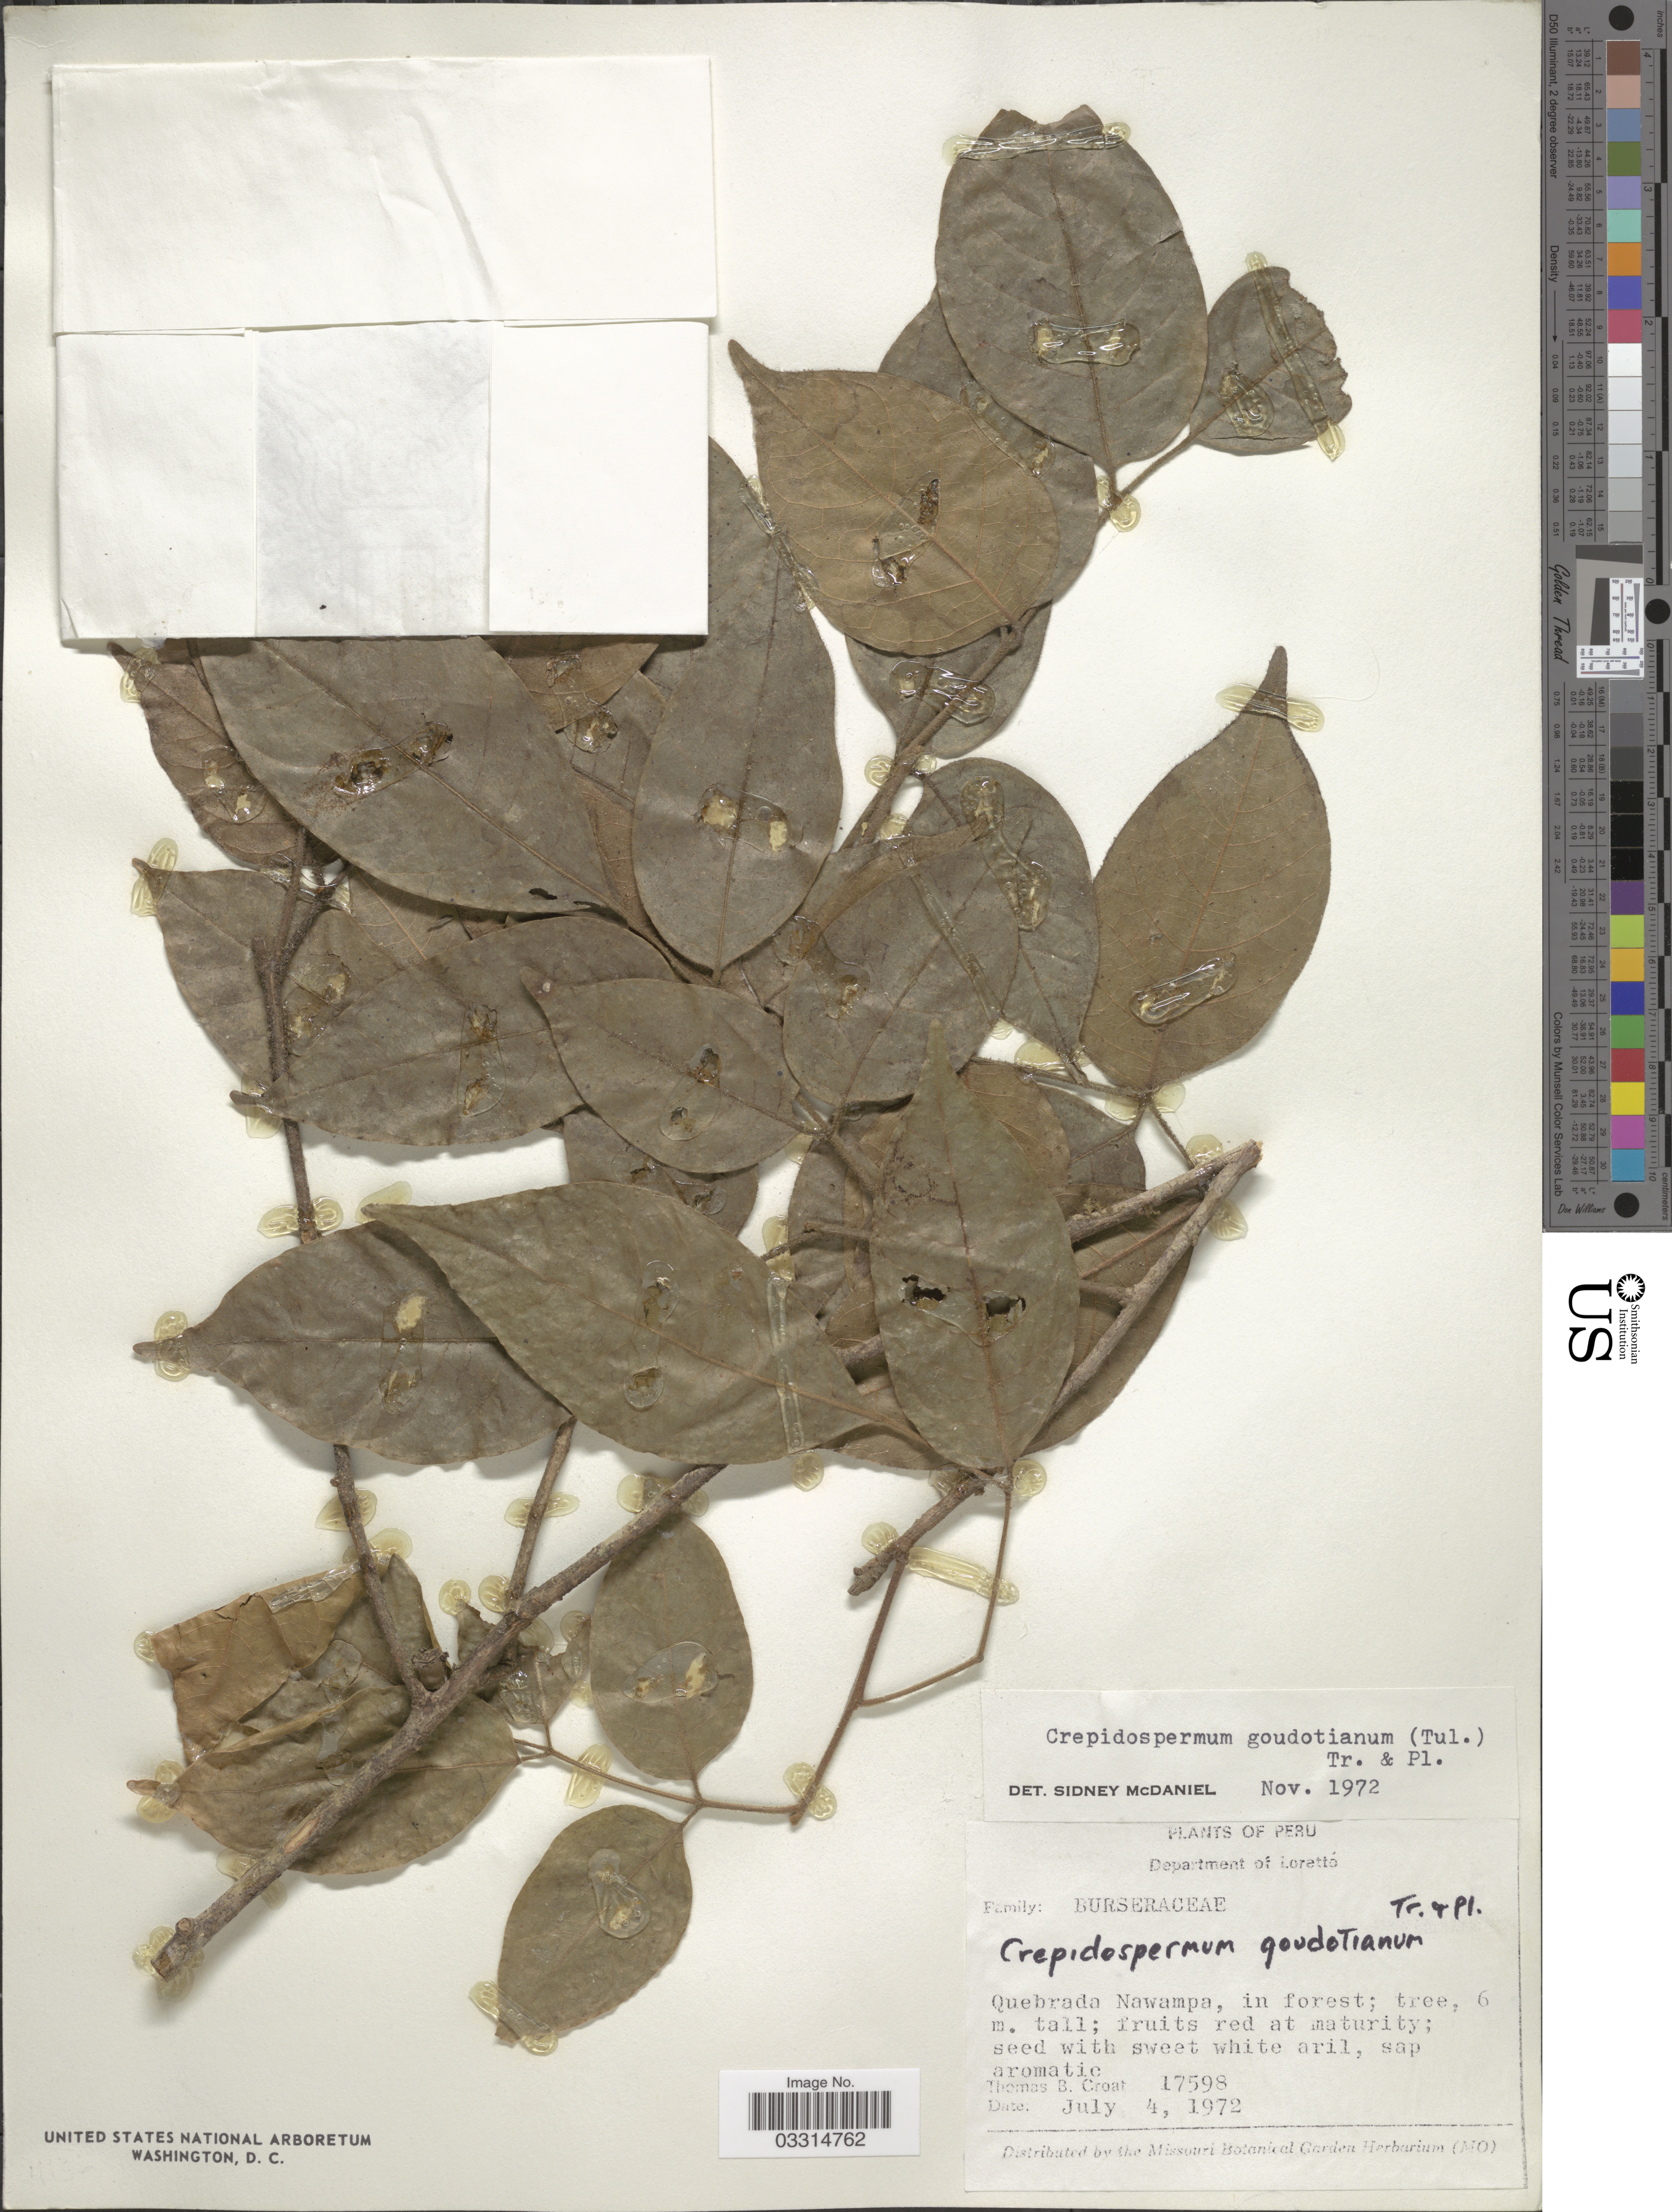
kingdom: Plantae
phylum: Tracheophyta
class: Magnoliopsida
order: Sapindales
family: Burseraceae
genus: Protium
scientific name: Protium pilosissimum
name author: Engl.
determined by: Daly, D. C.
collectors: T. B. Croat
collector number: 17598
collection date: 1972-07-04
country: Peru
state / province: Loreto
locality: Department of Lorettó, Quebrada Nawampa.